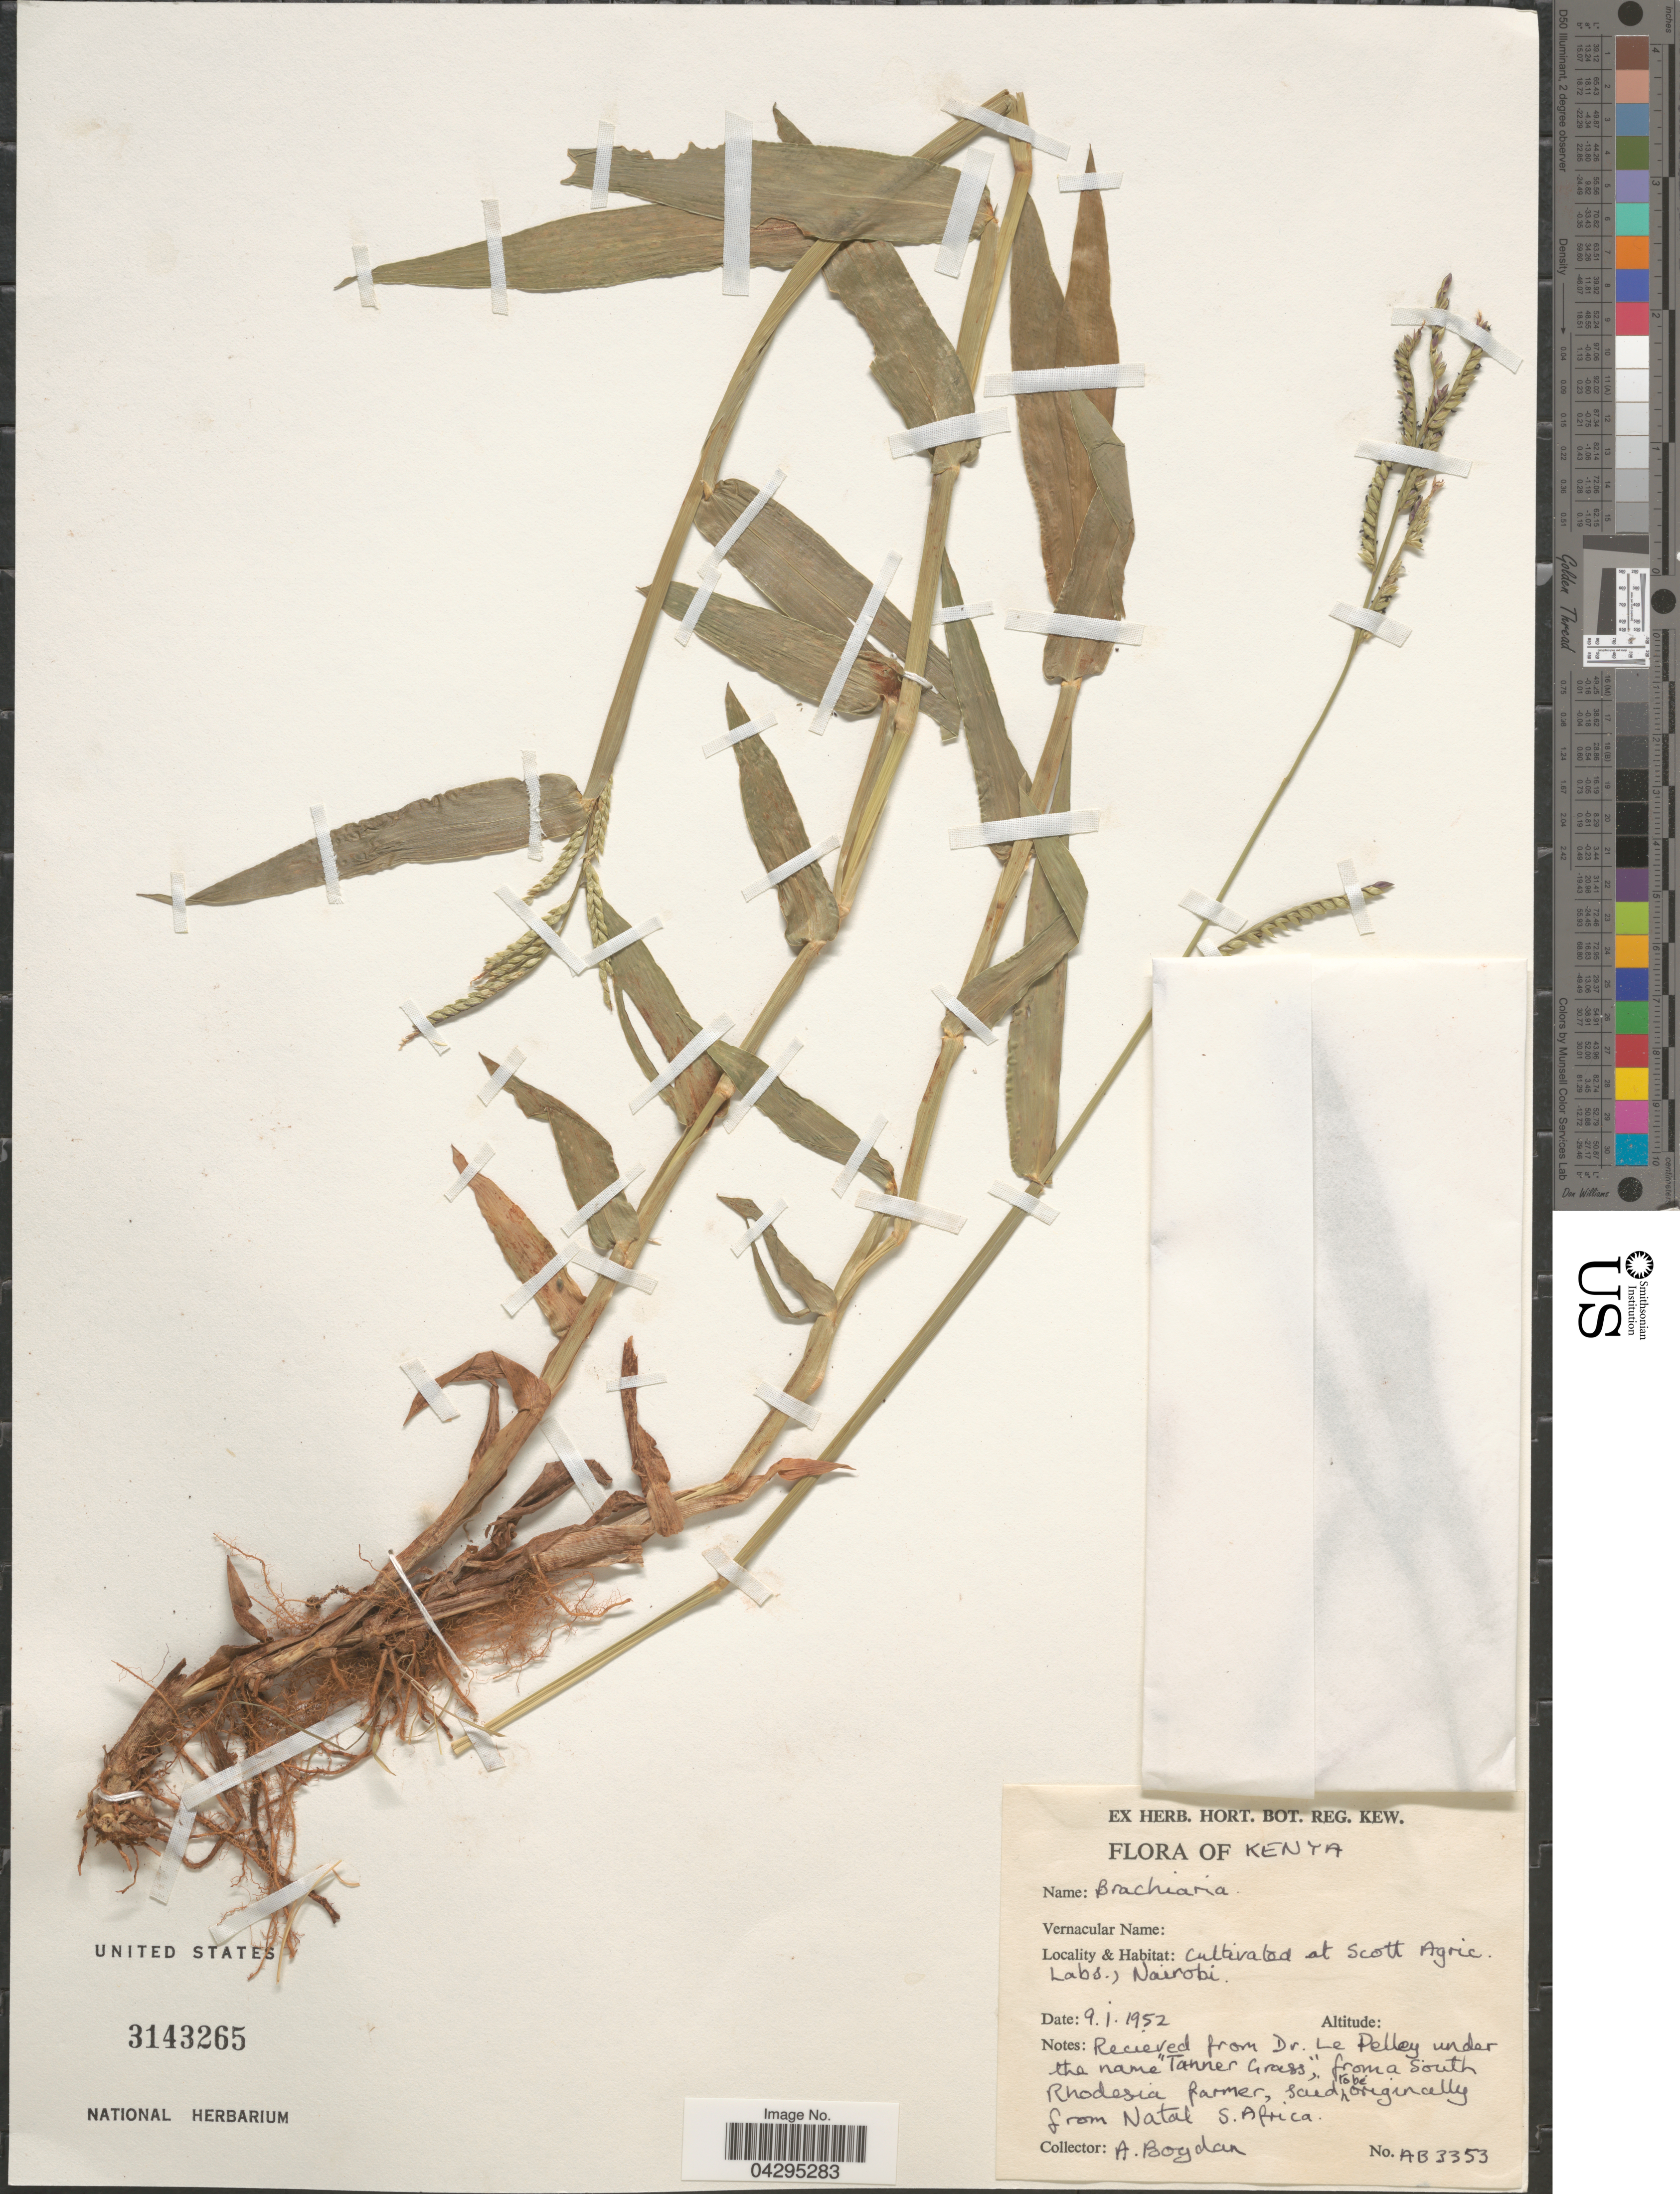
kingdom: Plantae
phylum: Tracheophyta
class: Liliopsida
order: Poales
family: Poaceae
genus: Urochloa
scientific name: Urochloa sp.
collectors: A. Bogdan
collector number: AB3353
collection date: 1952-01-09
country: Kenya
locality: Cultivated at Scott Agric. Labs., Nairobi.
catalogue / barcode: US 3143265